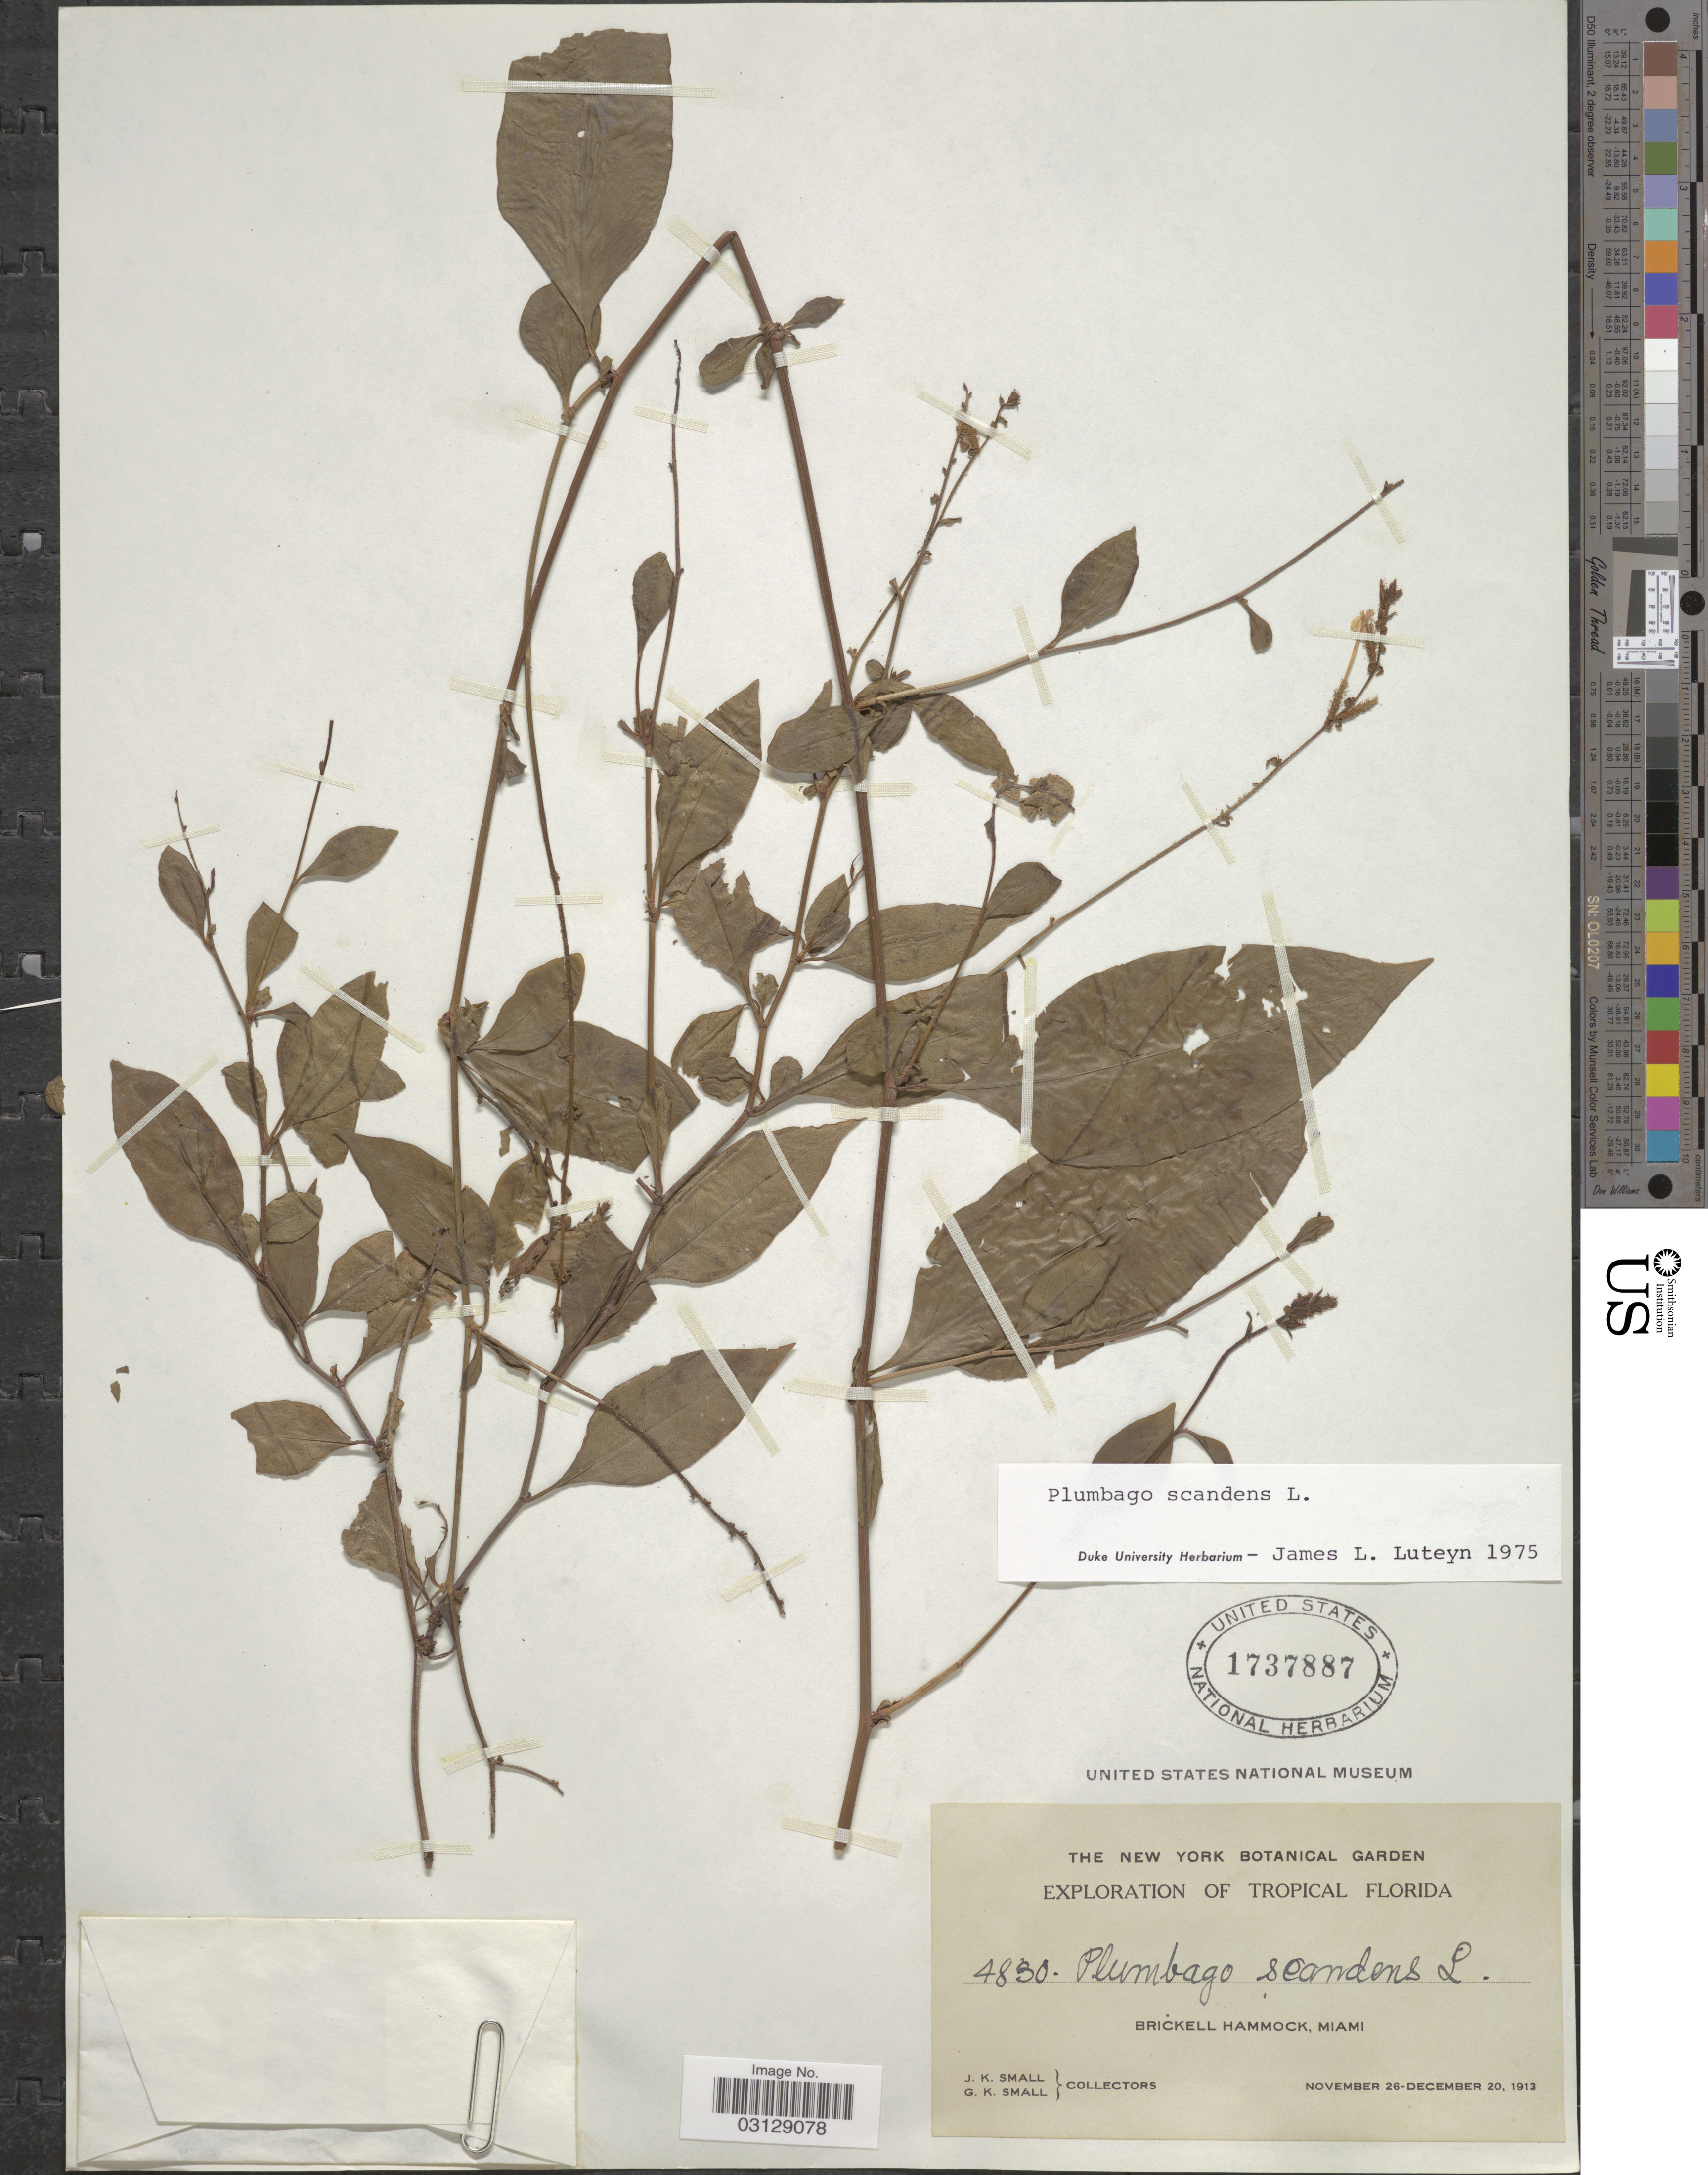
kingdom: Plantae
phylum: Tracheophyta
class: Magnoliopsida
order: Caryophyllales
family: Plumbaginaceae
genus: Plumbago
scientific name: Plumbago scandens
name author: L.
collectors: J. K. Small & G. K. Small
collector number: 4830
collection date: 1913-11-26/1913-12-20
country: United States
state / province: Florida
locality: Tropical Florida. Brickell Hammock, Miami.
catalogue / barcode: US 1737887